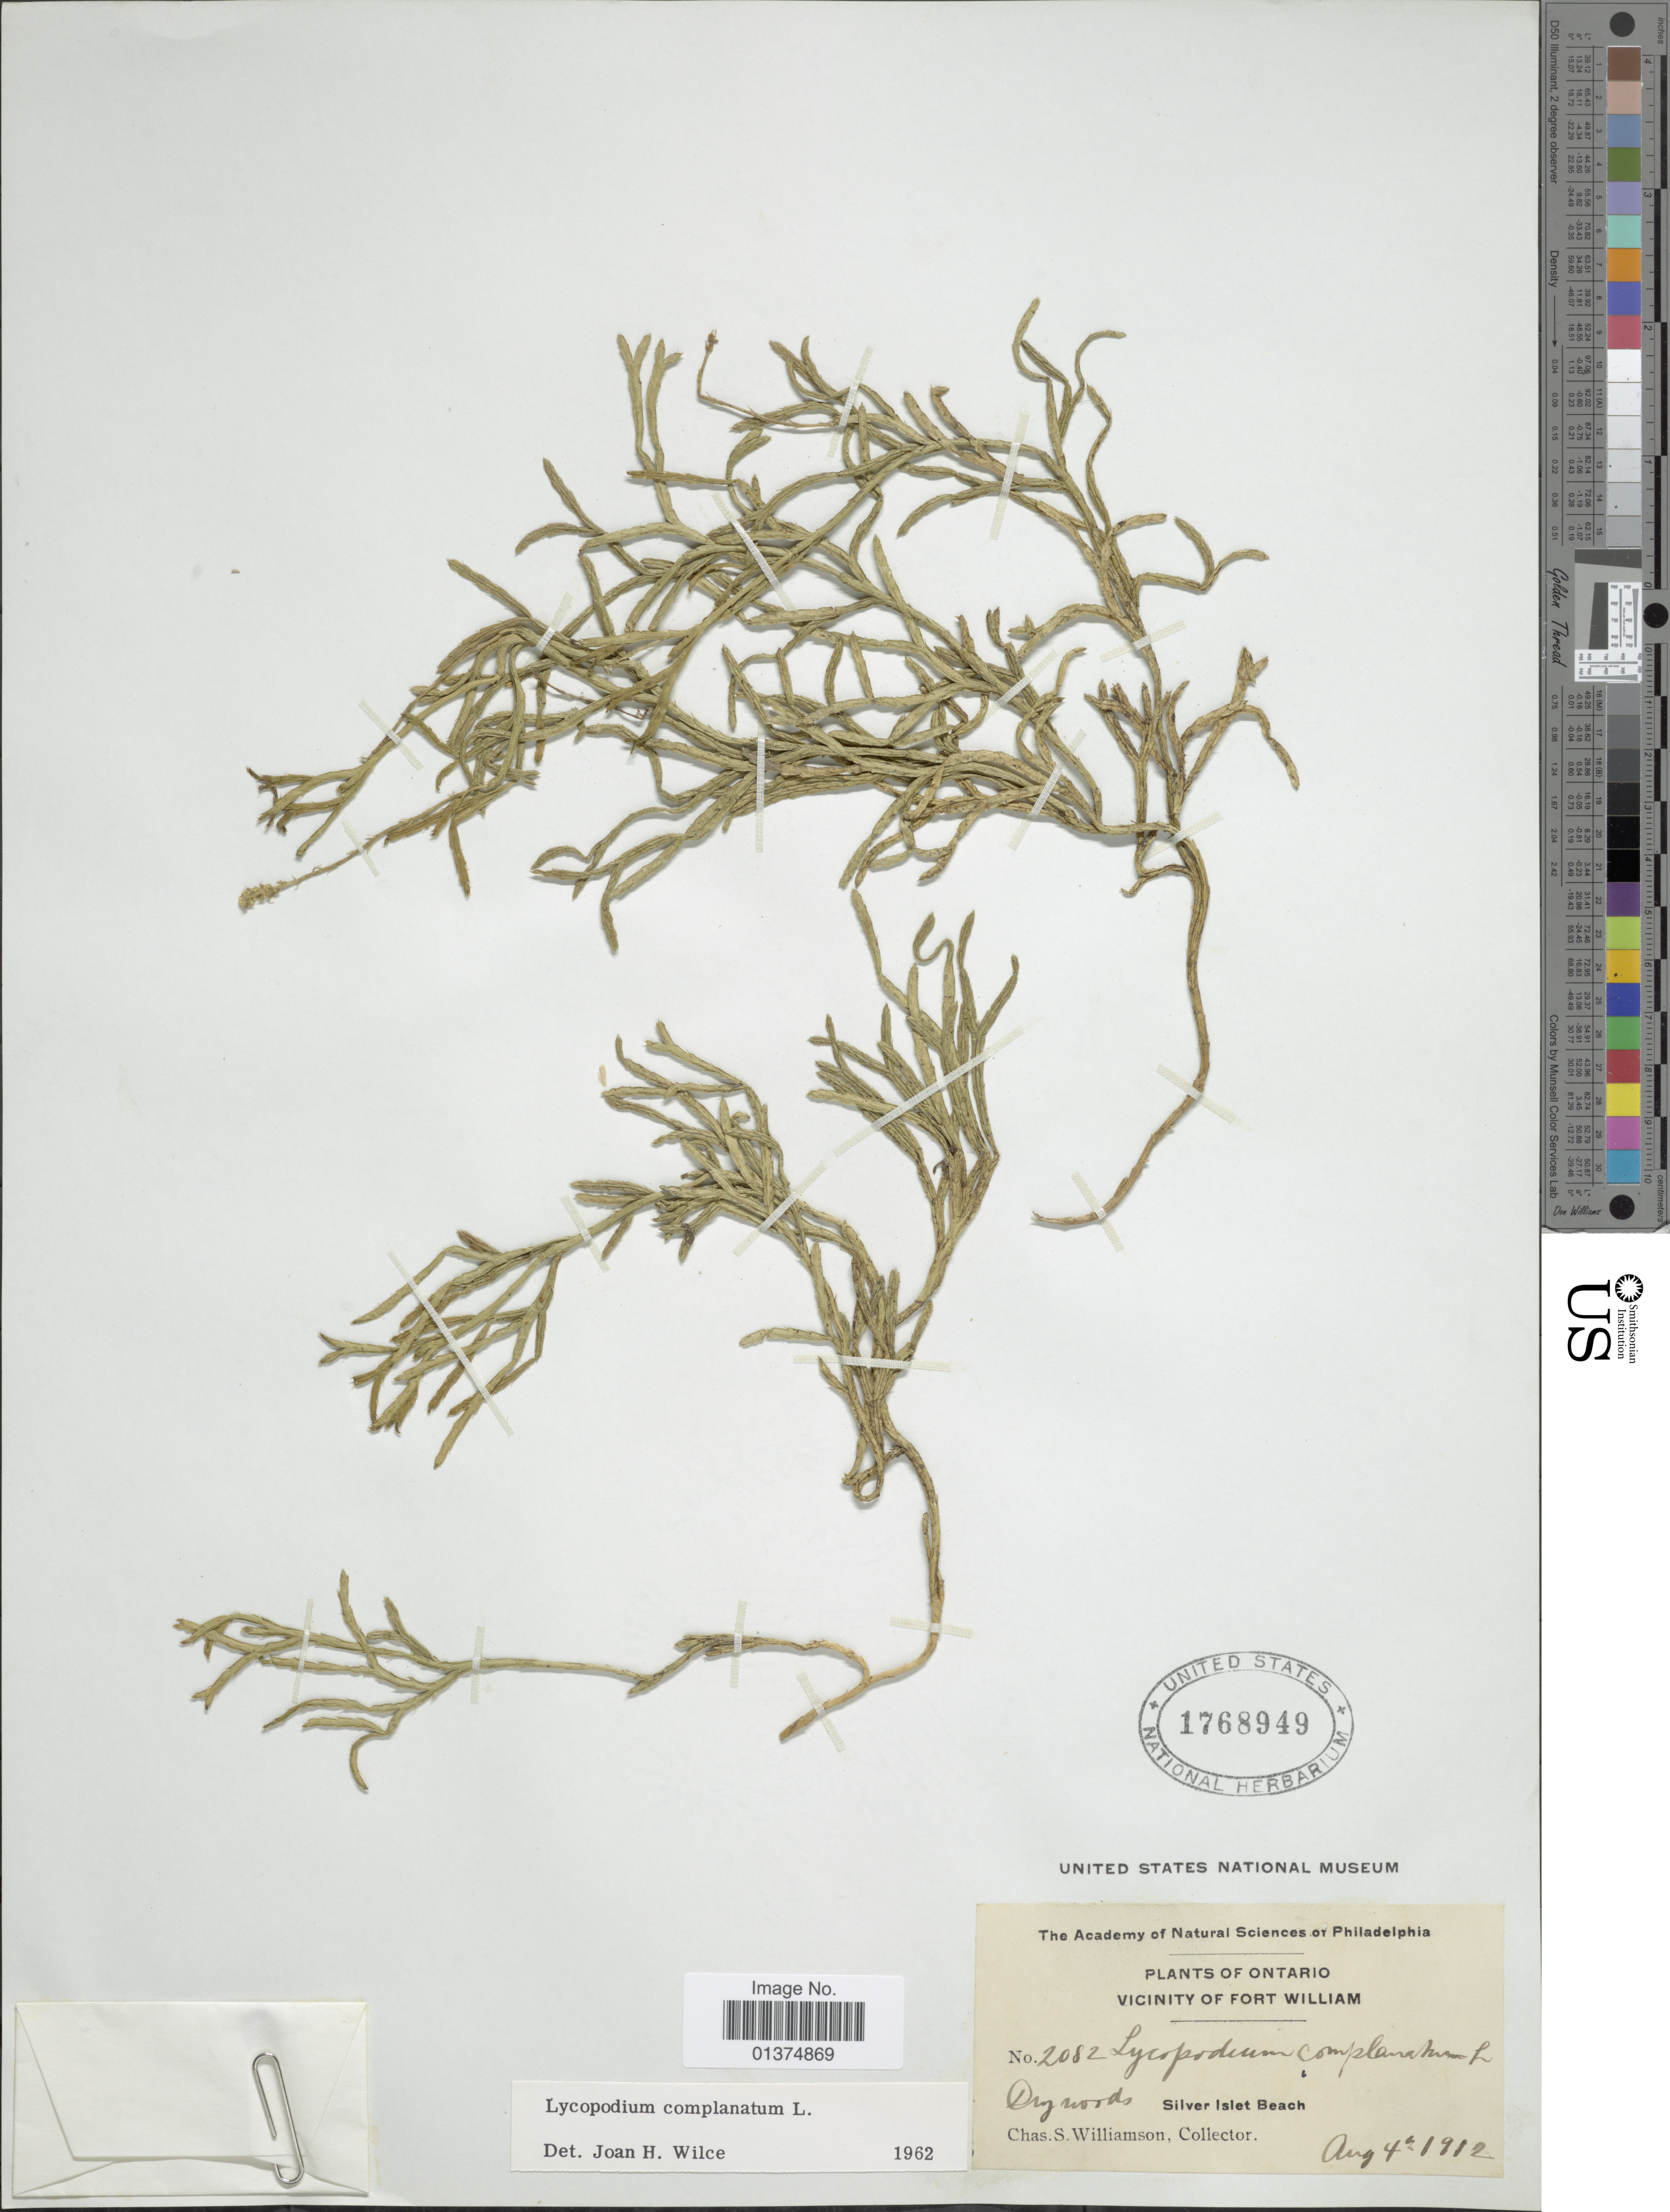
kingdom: Plantae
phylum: Tracheophyta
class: Lycopodiopsida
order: Lycopodiales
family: Lycopodiaceae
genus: Diphasiastrum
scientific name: Diphasiastrum complanatum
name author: (L.) Holub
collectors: C. Williamson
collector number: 2082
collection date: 1912-08-04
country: Canada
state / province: Ontario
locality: Vicinity of Fort William, Drywoods Silver Islet Beach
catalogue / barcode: US 1768949